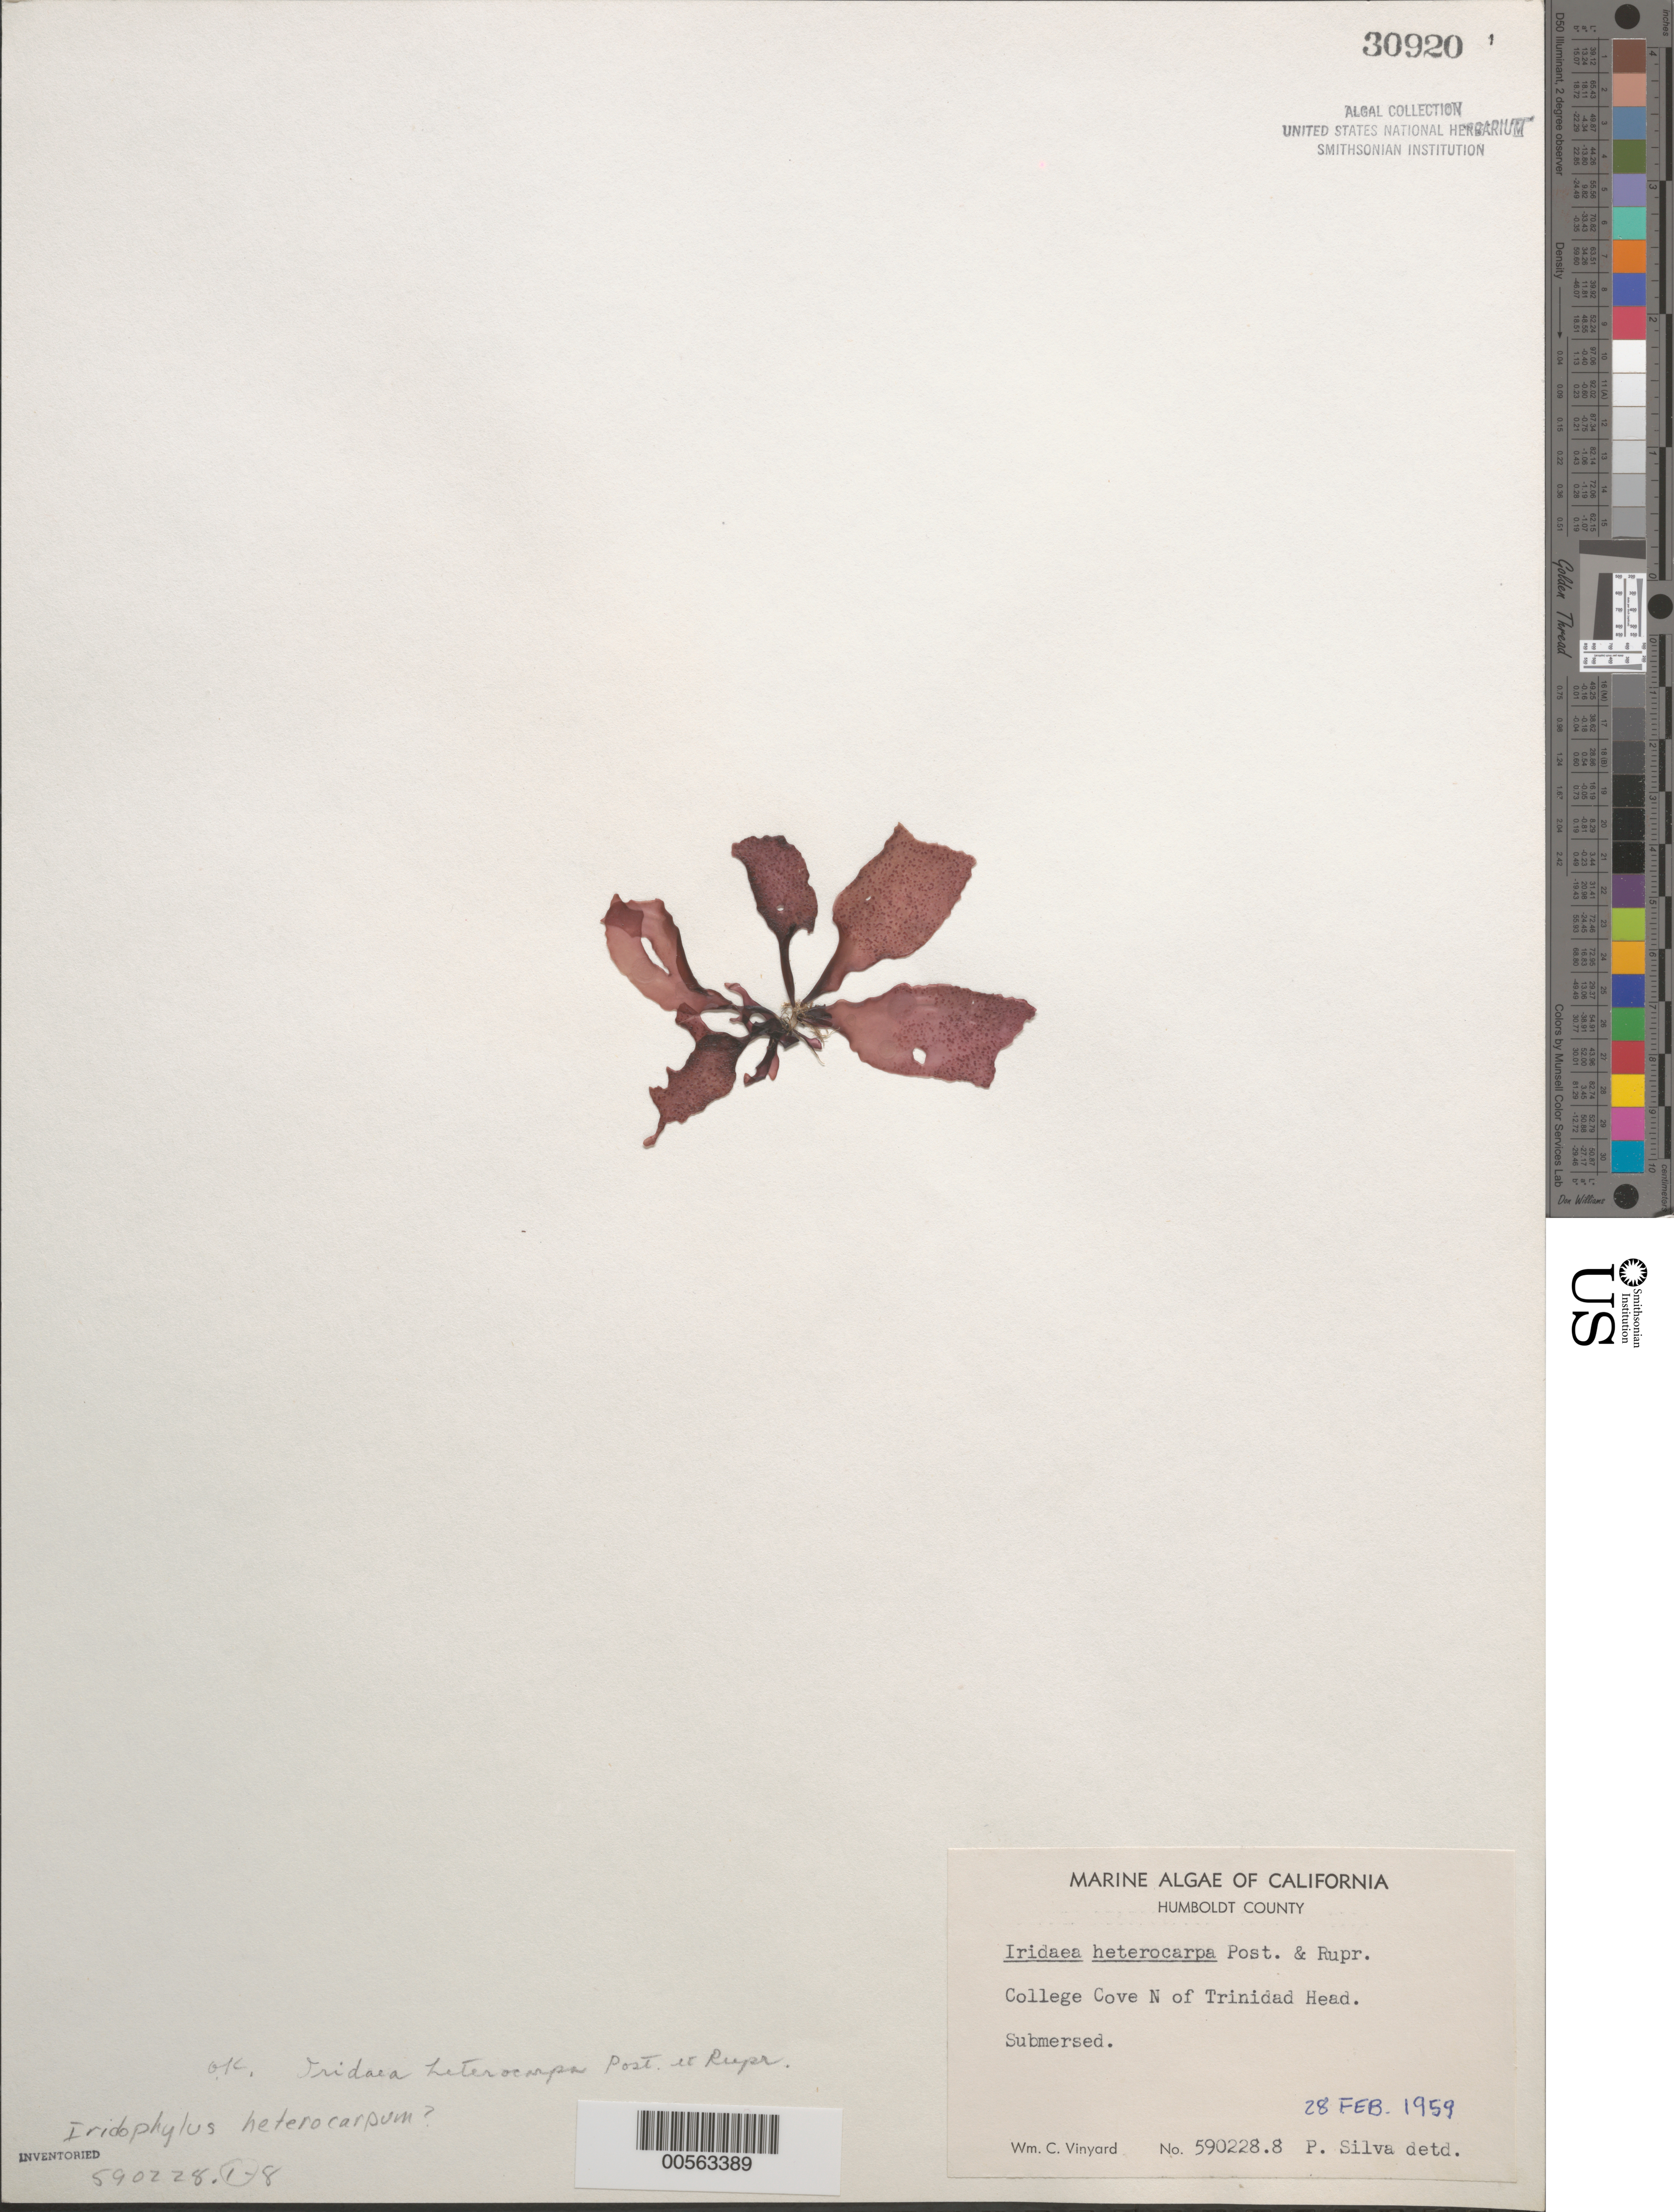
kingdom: Plantae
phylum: Rhodophyta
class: Florideophyceae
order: Gigartinales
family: Gigartinaceae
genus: Chondrus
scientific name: Chondrus crispus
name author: Stackh.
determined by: Algae name updating Project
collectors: W. Vineyard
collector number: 590228.8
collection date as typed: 28 Feb 1959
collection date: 1959-02-28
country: United States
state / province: California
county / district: Humboldt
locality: College Cove, north of Trinidad Head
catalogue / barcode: US 30920